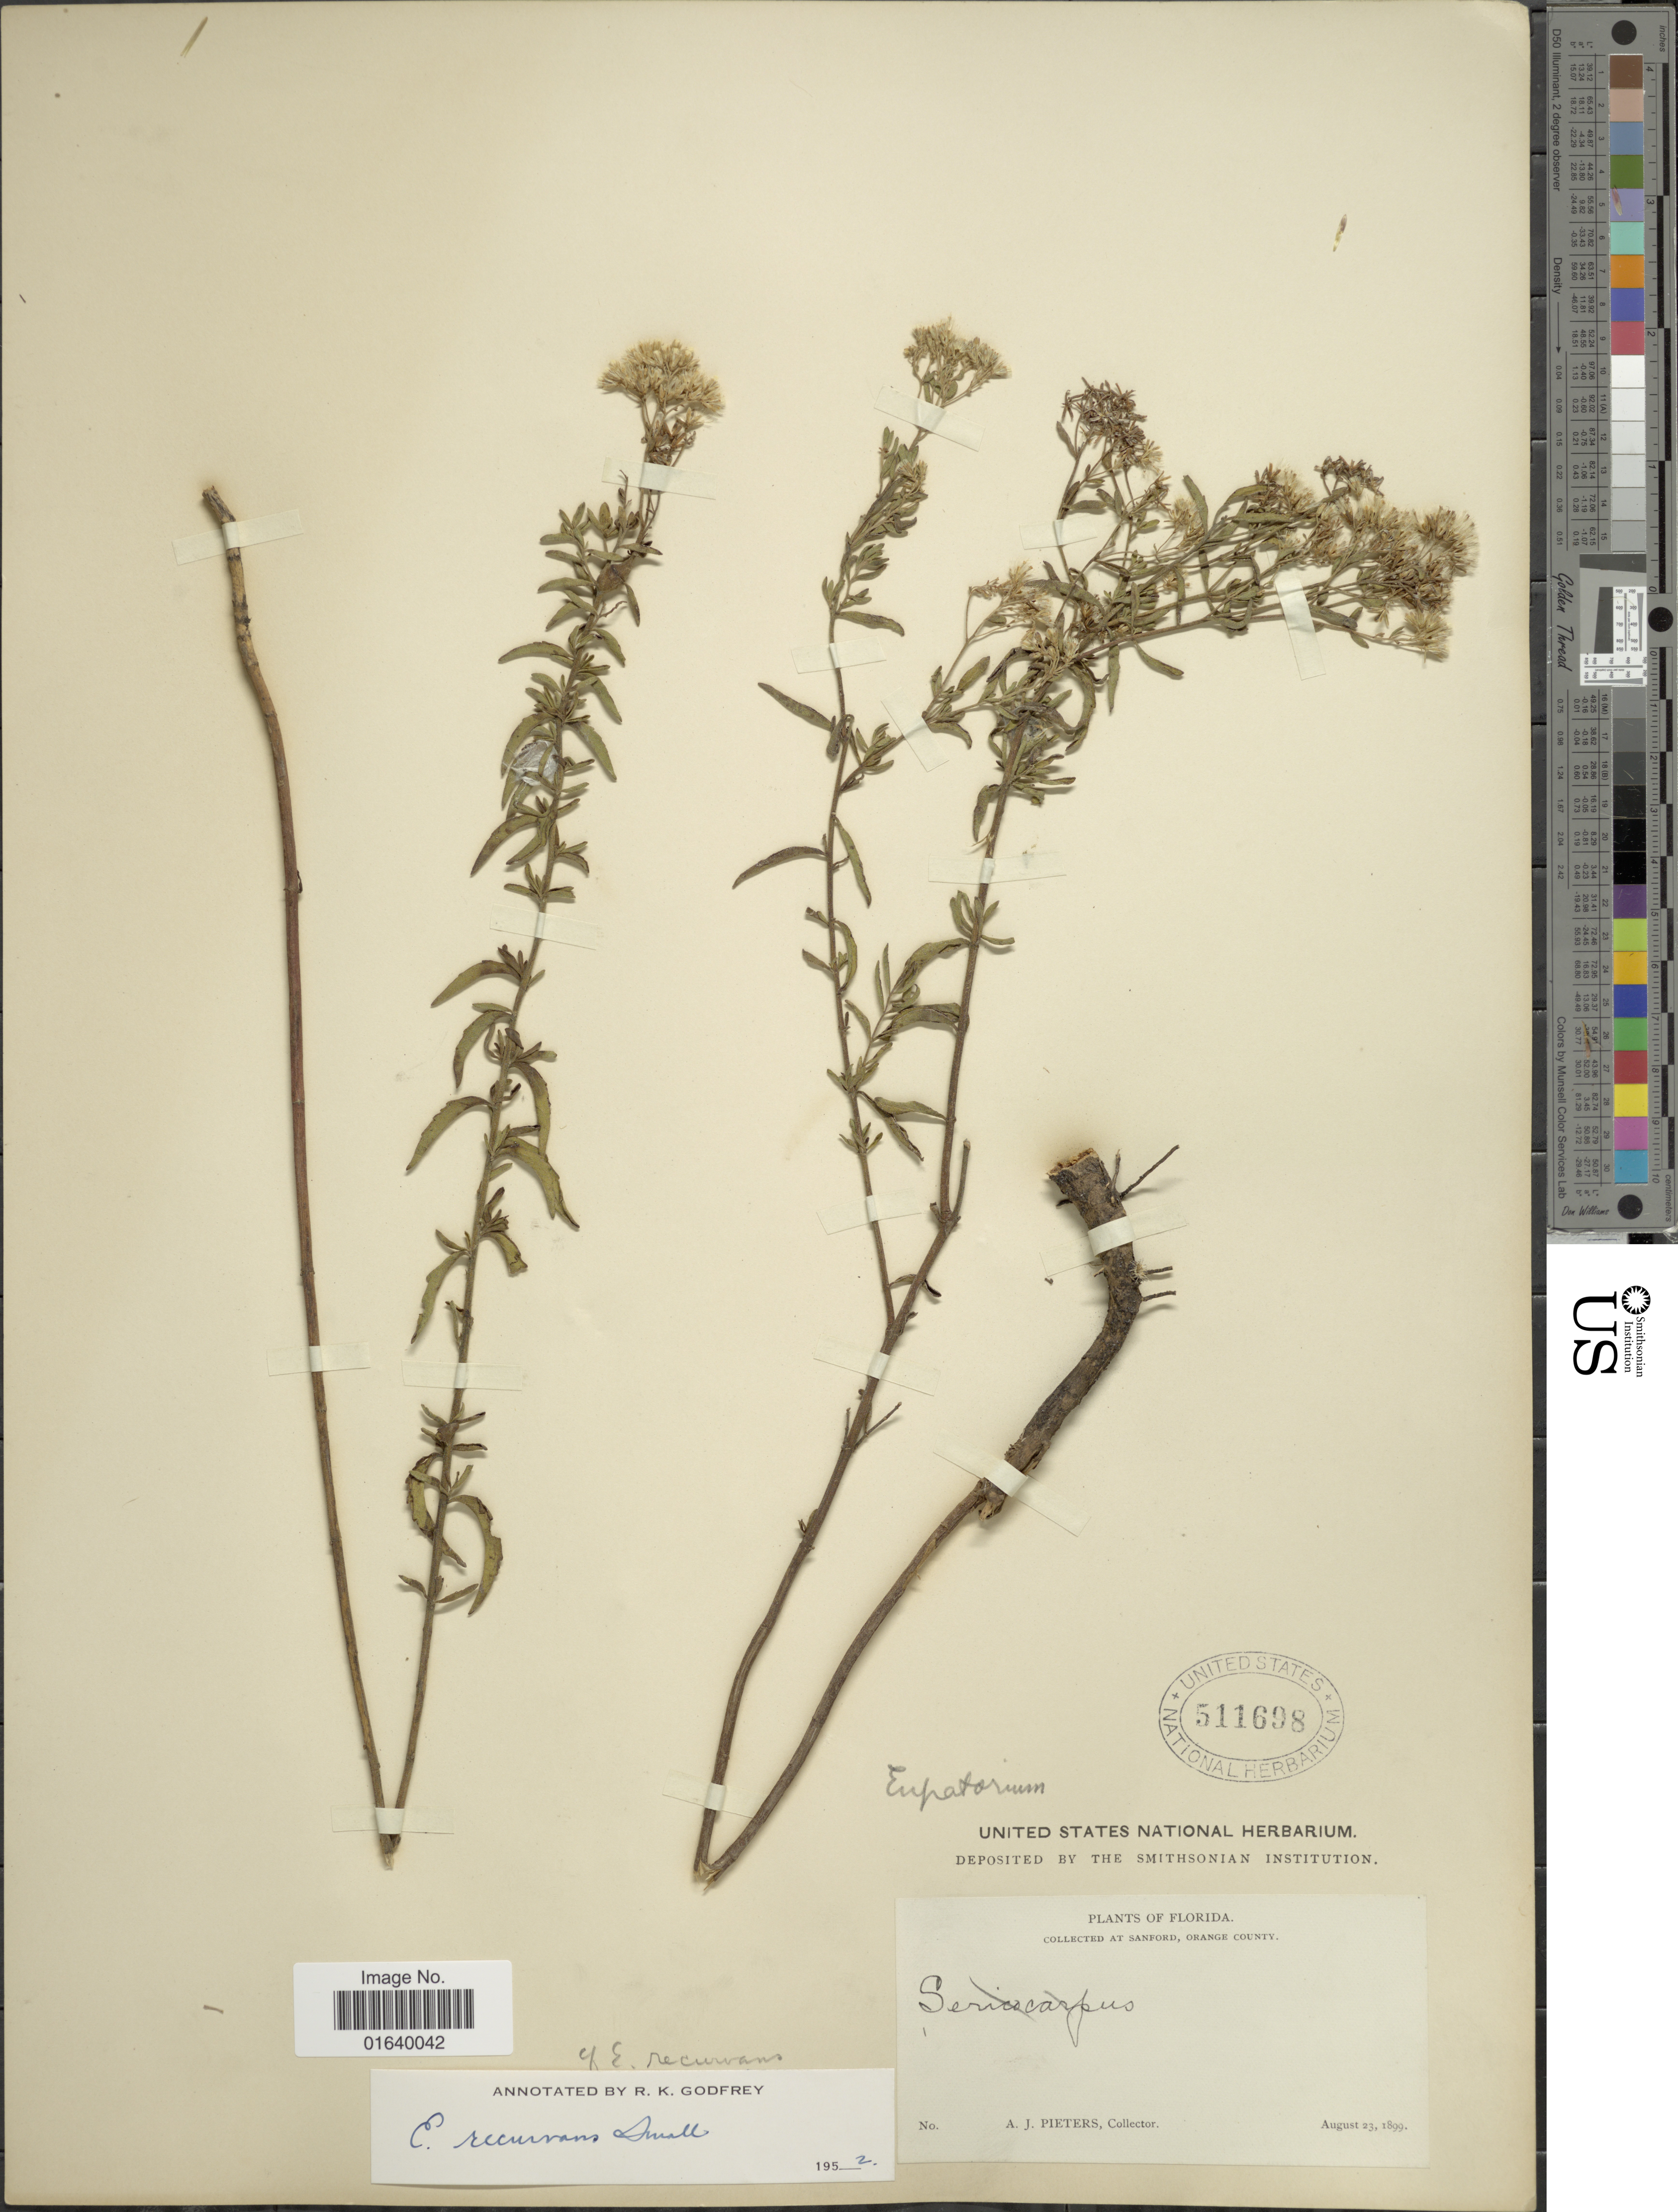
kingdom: Plantae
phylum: Tracheophyta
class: Magnoliopsida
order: Asterales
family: Asteraceae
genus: Eupatorium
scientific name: Eupatorium recurvans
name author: Small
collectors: A. Pieters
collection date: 1899-08-23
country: United States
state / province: Florida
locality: At Sanford, Orange County.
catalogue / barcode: US 511698